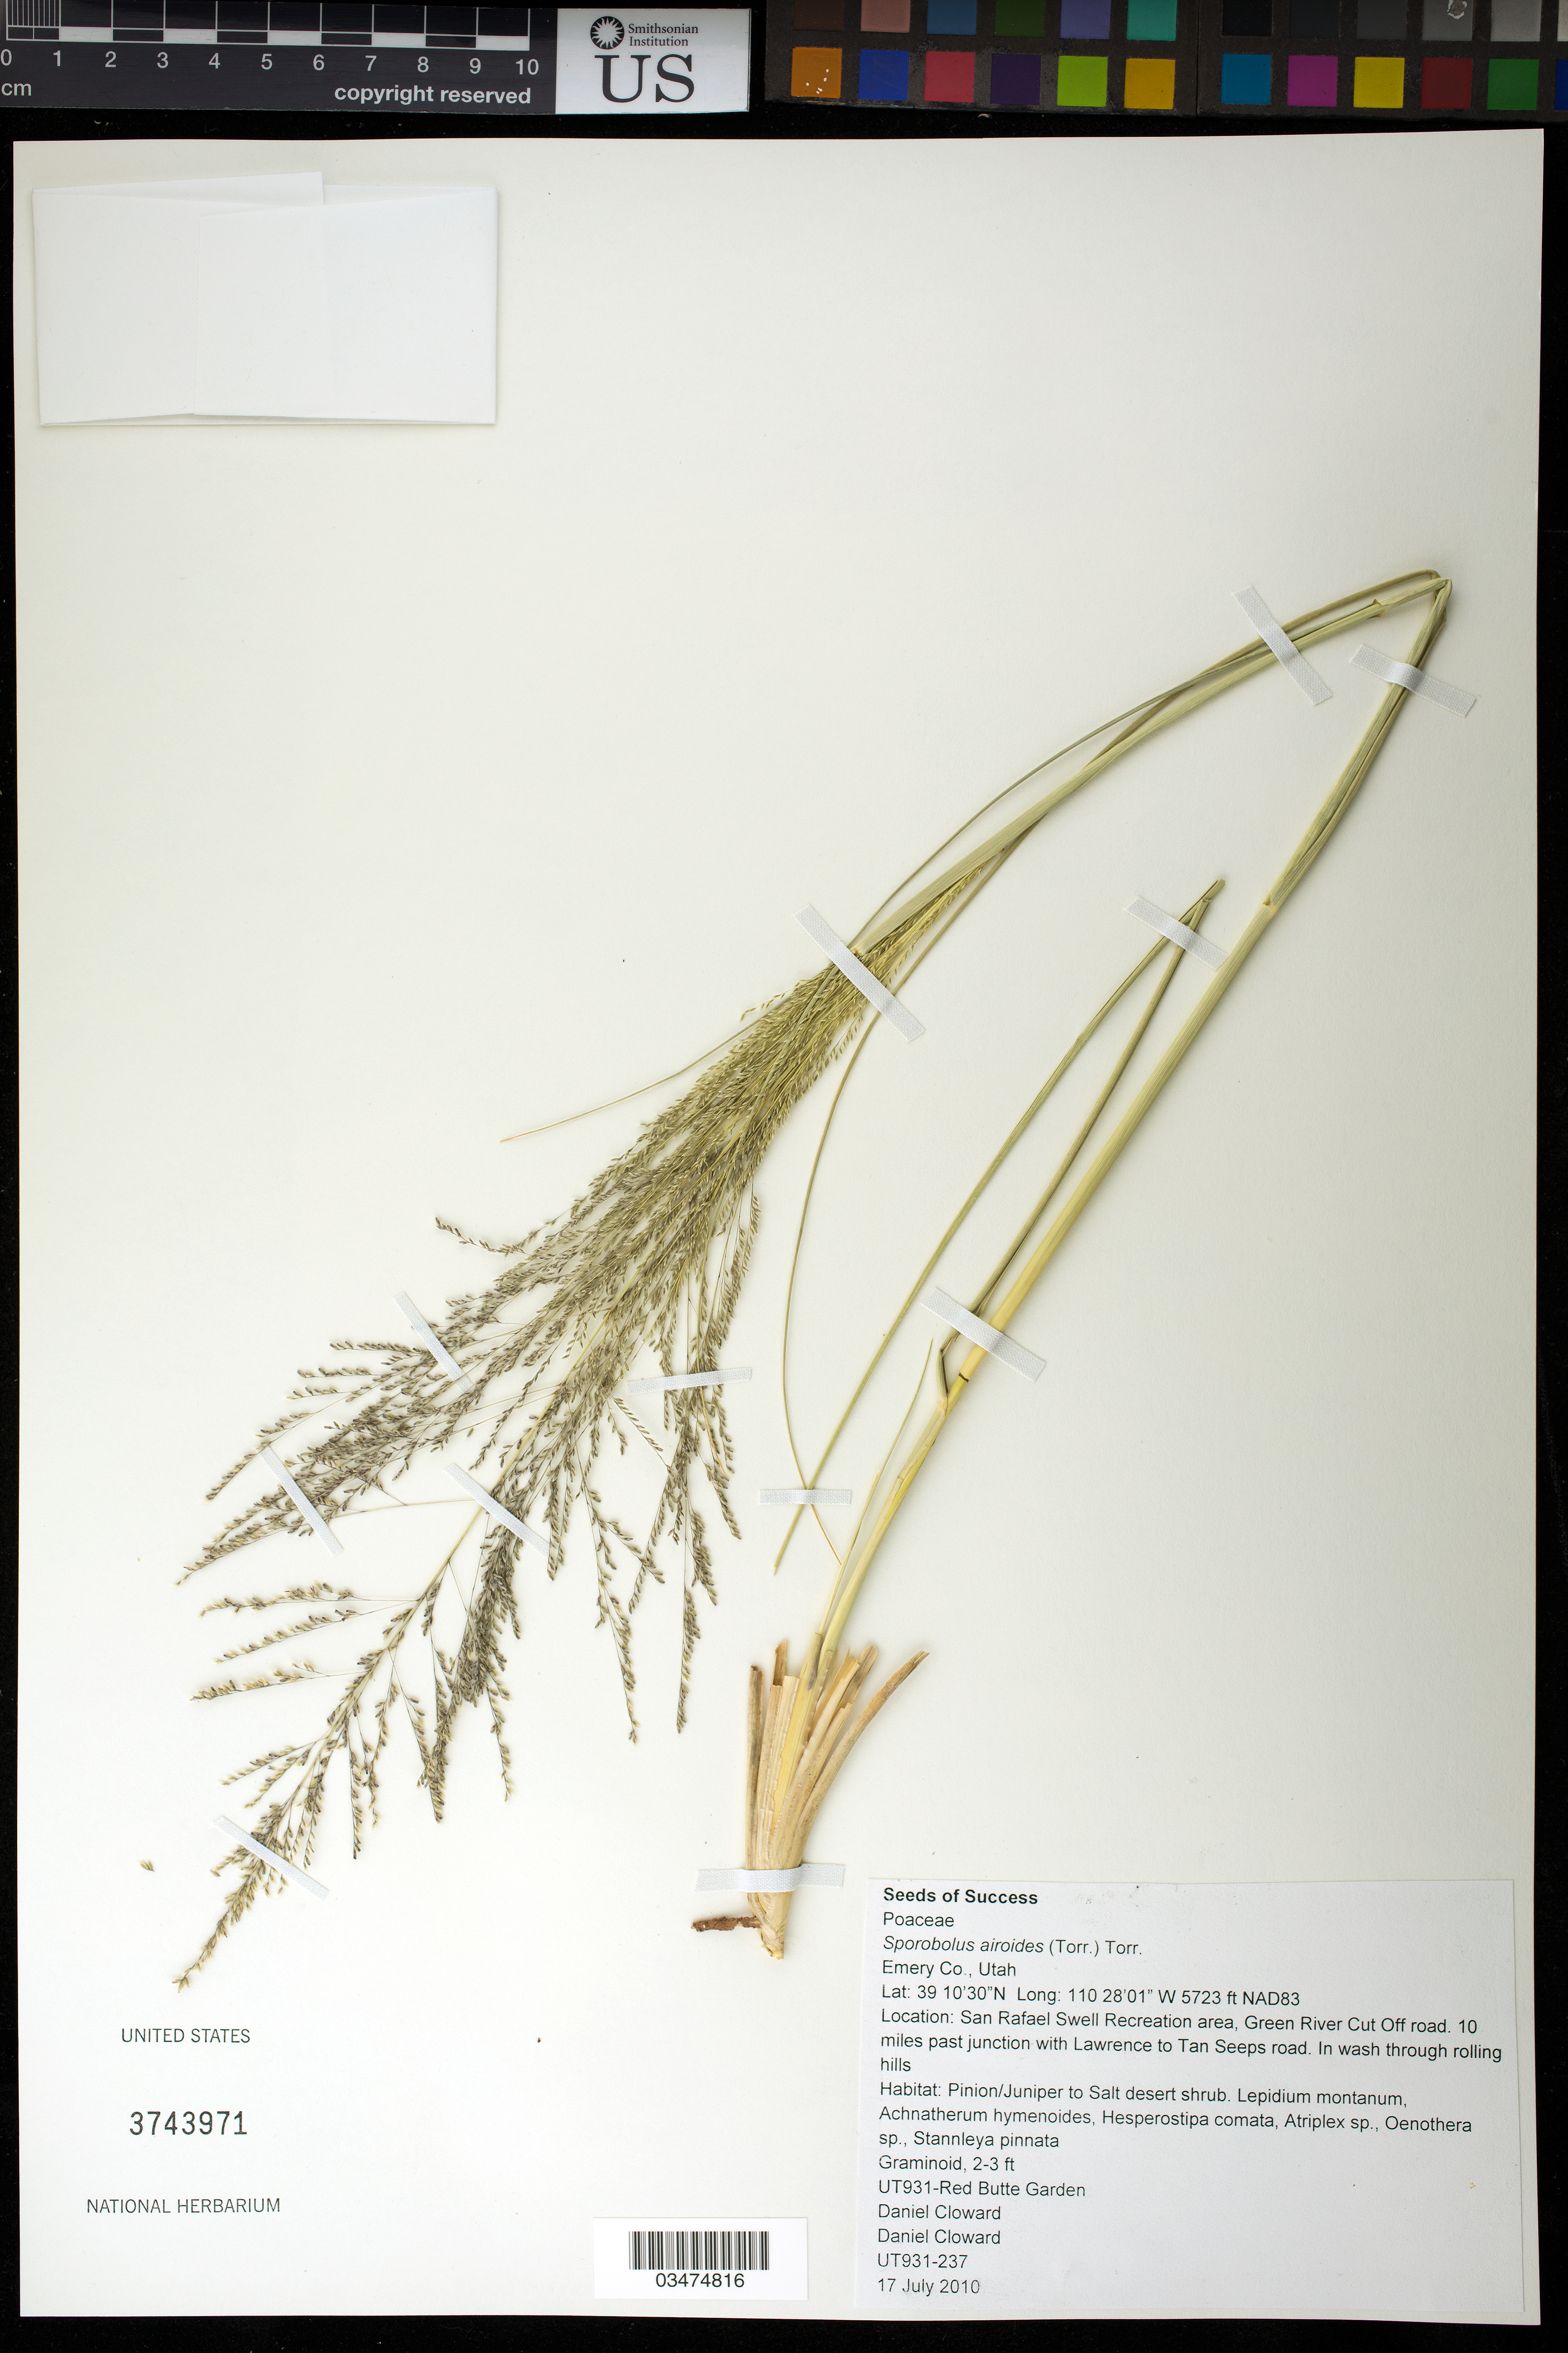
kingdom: Plantae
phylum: Tracheophyta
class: Liliopsida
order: Poales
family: Poaceae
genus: Sporobolus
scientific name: Sporobolus airoides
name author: (Torr.) Torr.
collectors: D. Cloward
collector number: UT931-237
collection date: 2010-07-17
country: United States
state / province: Utah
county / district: Emery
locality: San Rafael Swell Recriation area, Green River Cut off Rd, 10 mi. past jct with Lawrence to Tan Seeps Rd.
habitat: Pinion/Juniper to Salt desert shrub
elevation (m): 1744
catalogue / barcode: US 3743971